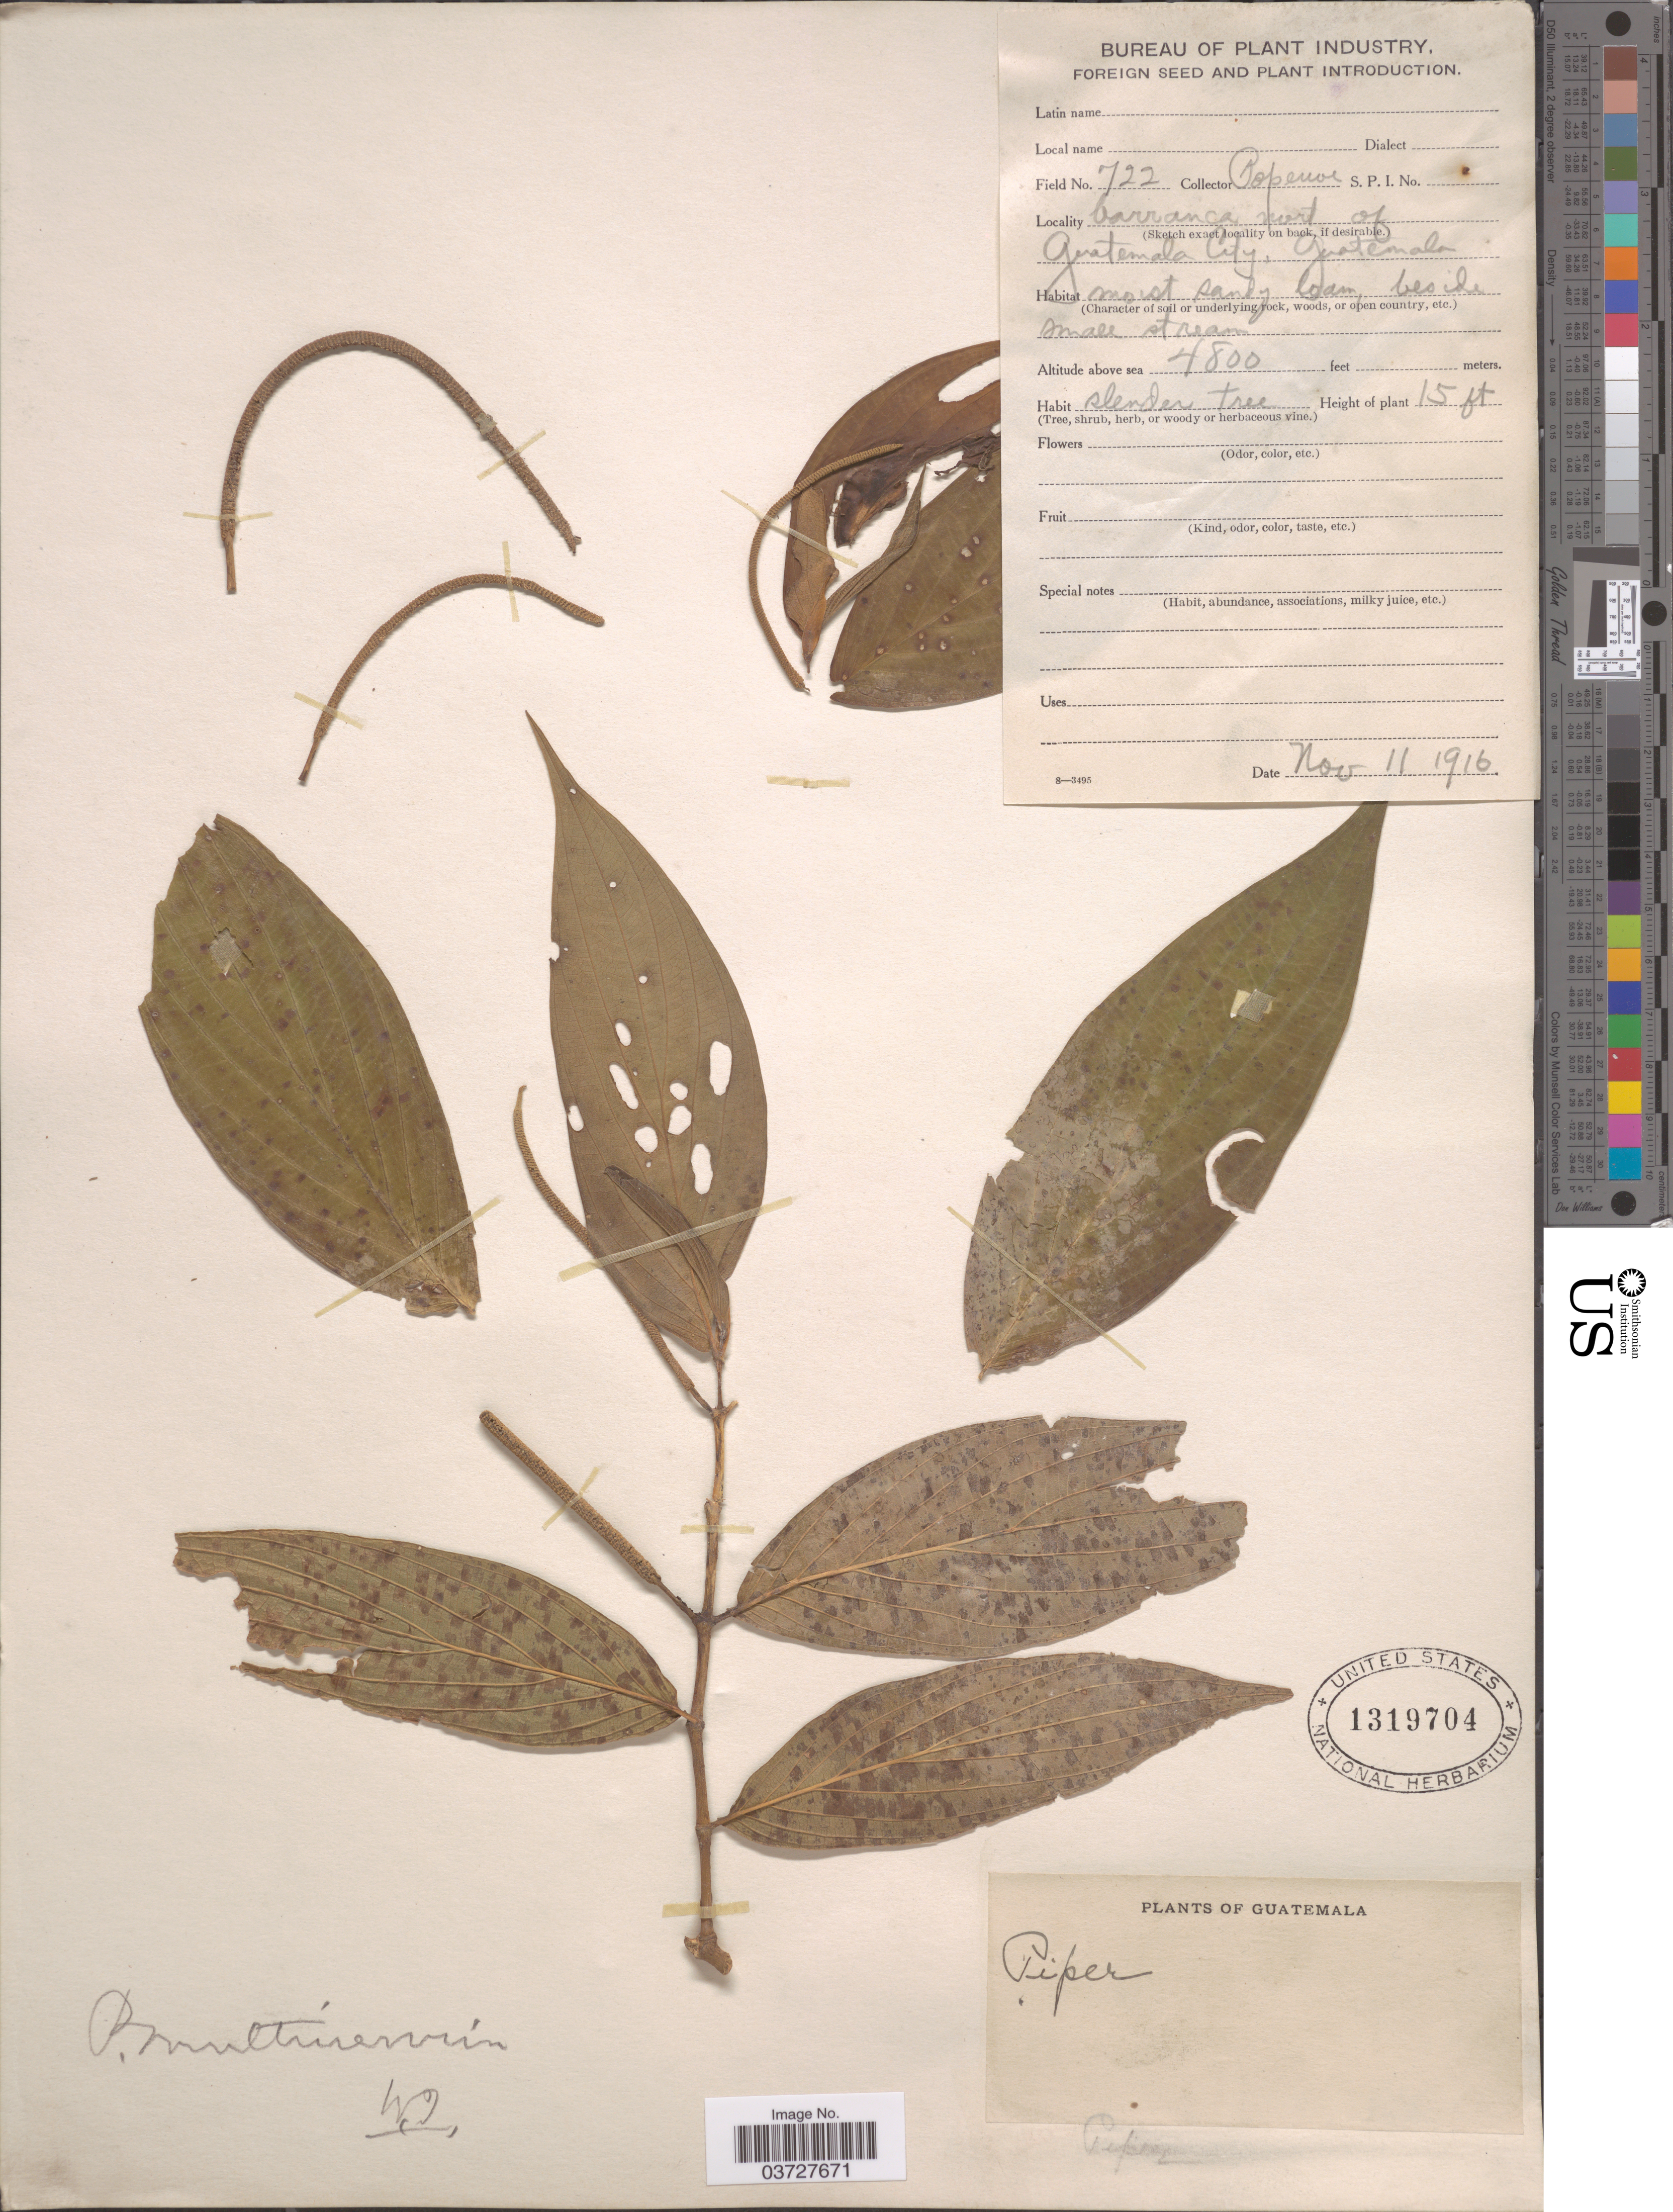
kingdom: Plantae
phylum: Tracheophyta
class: Magnoliopsida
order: Piperales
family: Piperaceae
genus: Piper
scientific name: Piper multinervium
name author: M. Martens & Galeotti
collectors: -- Popenoe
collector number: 722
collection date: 1916-11-11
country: Guatemala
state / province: Guatemala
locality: Barranca nort of Guatemala City.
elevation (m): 1463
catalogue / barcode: US 1319704